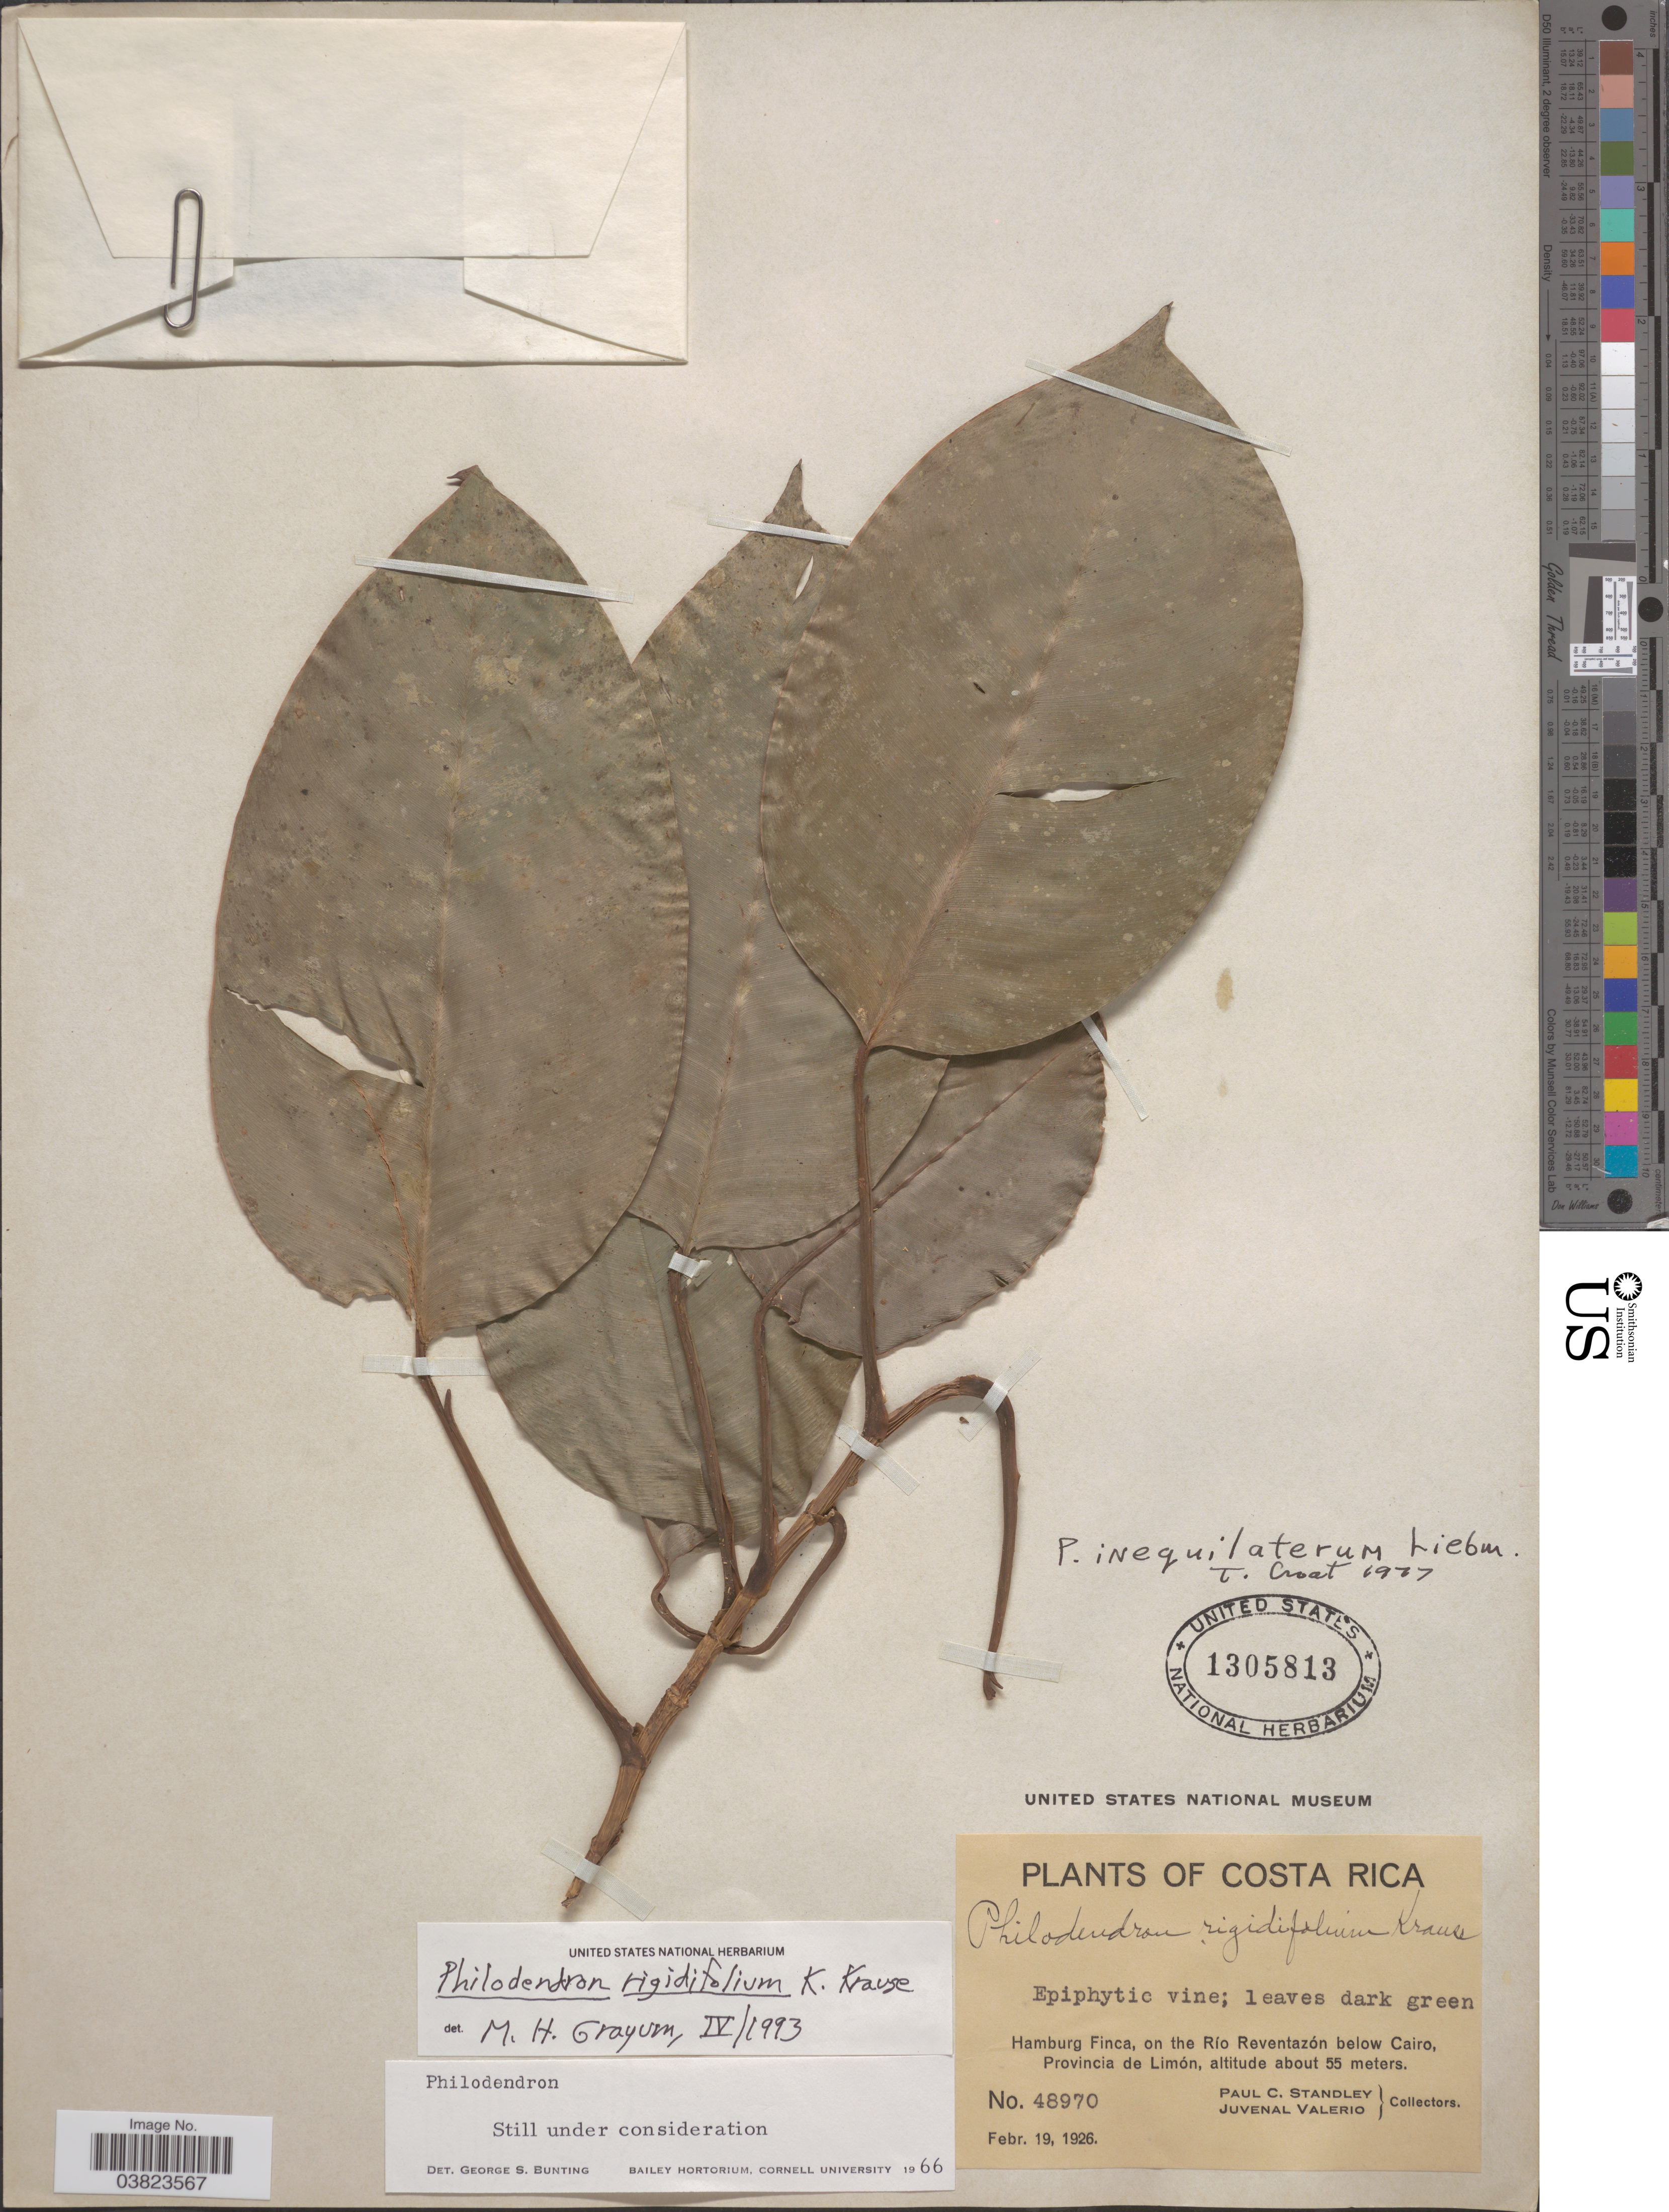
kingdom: Plantae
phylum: Tracheophyta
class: Liliopsida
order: Alismatales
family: Araceae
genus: Philodendron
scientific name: Philodendron rigidifolium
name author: K. Krause in Engl.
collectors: P. C. Standley & J. Valerio R.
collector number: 48970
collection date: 1926-02-19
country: Costa Rica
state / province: Limón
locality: Hamburg Finca, on the Río Reventazón below Cairo.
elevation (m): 55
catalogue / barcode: US 1305813